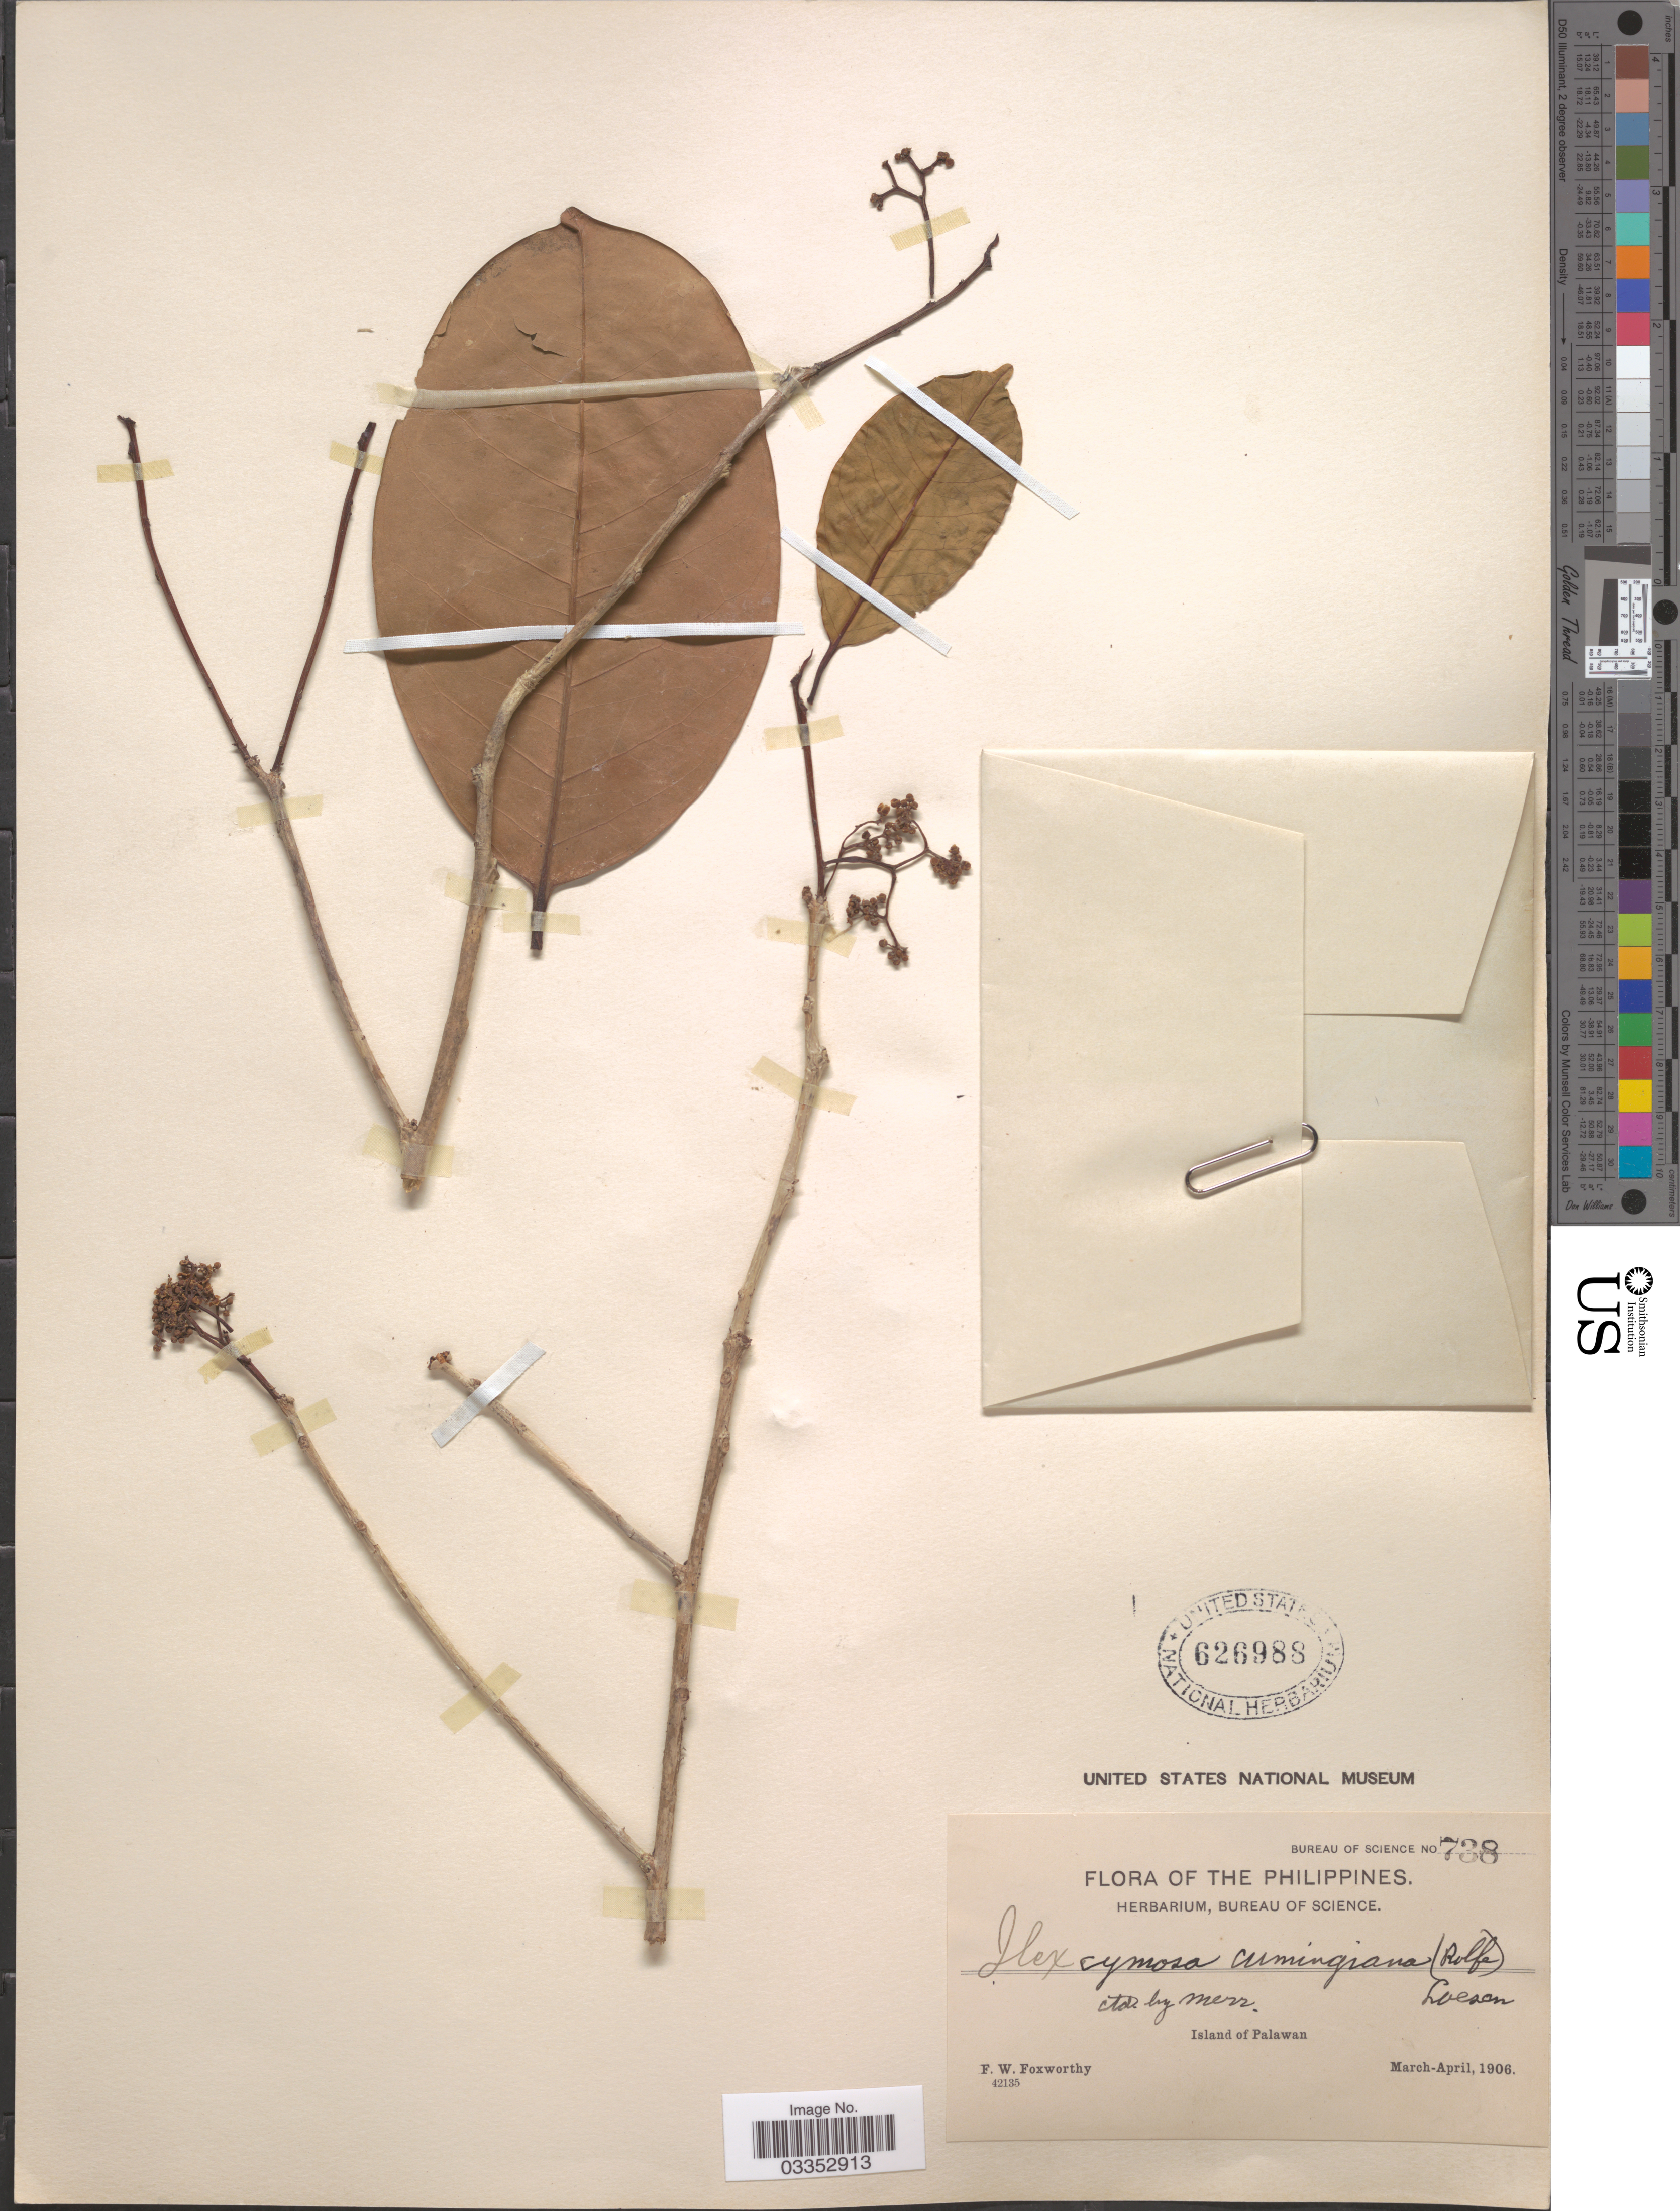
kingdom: Plantae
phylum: Tracheophyta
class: Magnoliopsida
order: Aquifoliales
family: Aquifoliaceae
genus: Ilex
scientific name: Ilex cymosa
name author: Blume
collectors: F. W. Foxworthy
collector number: Bureau of Science 738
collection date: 1906-03/1906-04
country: Philippines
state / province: Mimaropa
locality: Island of Palawan.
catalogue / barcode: US 626988